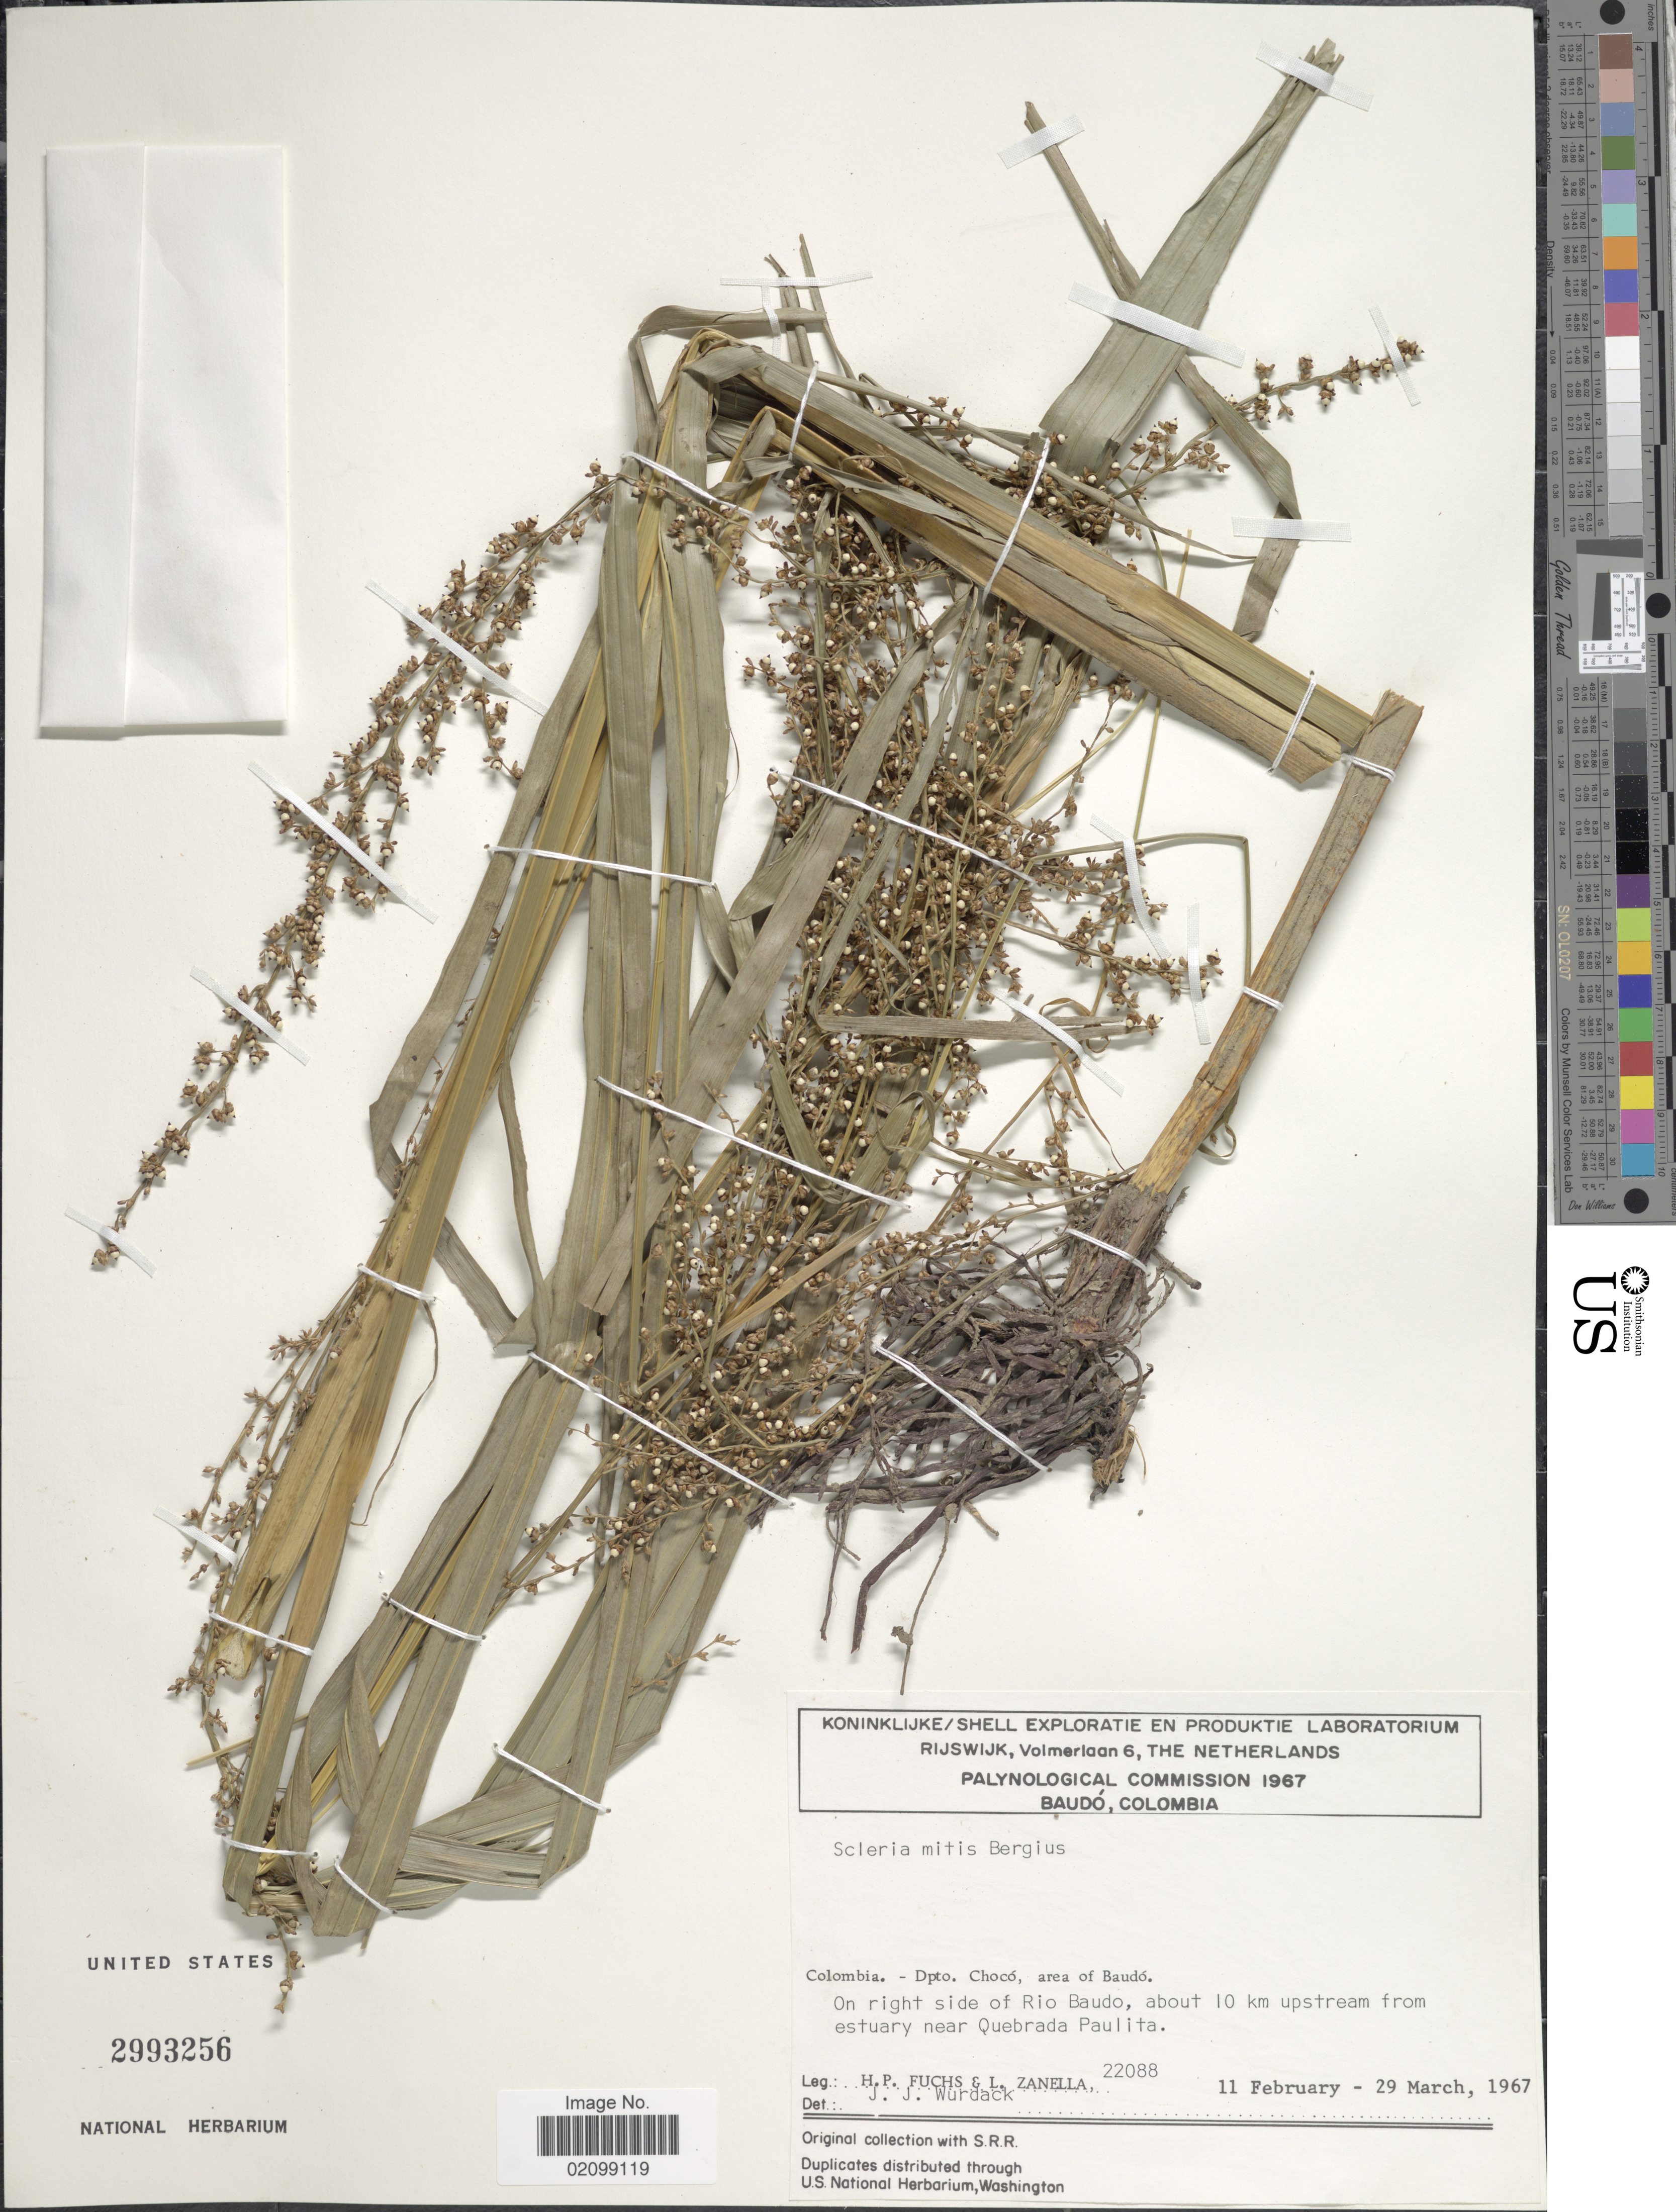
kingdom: Plantae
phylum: Tracheophyta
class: Liliopsida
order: Poales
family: Cyperaceae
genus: Scleria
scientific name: Scleria mitis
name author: P.J. Bergius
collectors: H. P. Fuchs & L. Zanella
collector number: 22088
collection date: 1967-02-11/1967-03-29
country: Colombia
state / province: Chocó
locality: Colombia. - Dpto. Choco, area of Bauda. On right side of Rio Baudo, about 10 km upstream from estuary near Quebrada Paulita.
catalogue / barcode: US 293256